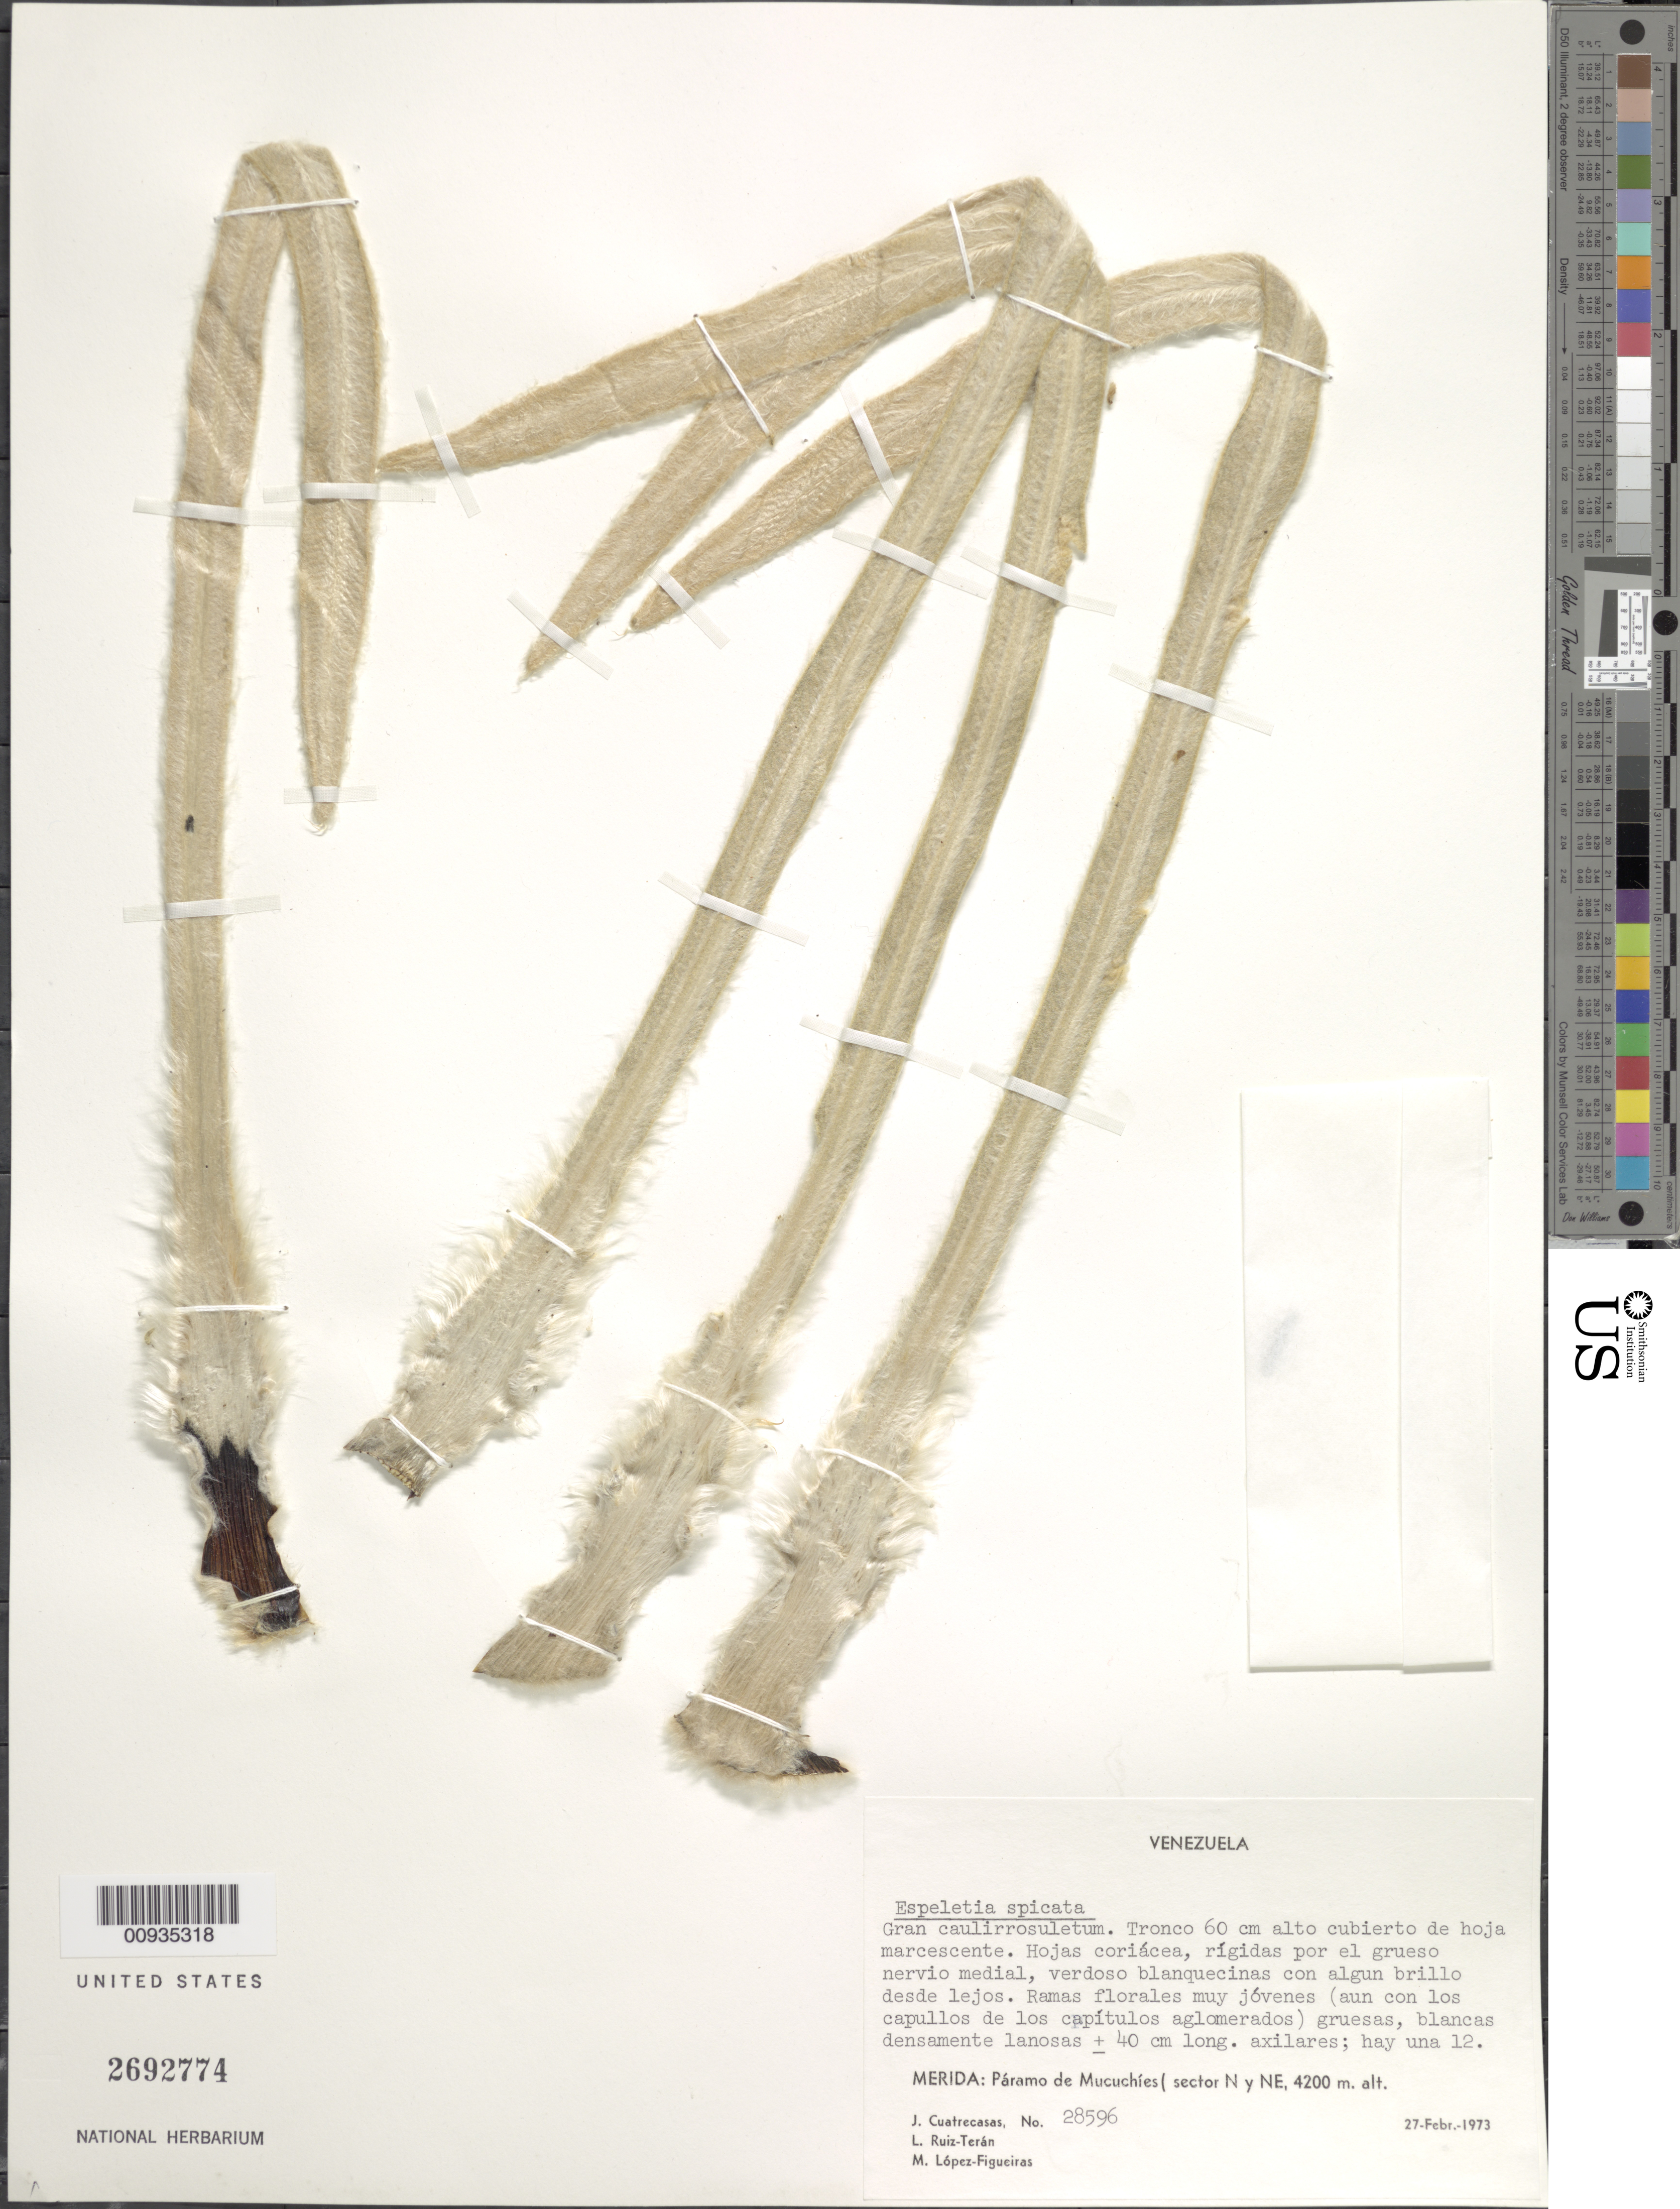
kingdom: Plantae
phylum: Tracheophyta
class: Magnoliopsida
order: Asterales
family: Asteraceae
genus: Coespeletia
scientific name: Coespeletia spicata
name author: (Sch. Bip. ex Wedd.) Cuatrec.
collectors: J. Cuatrecasas, L. E. Ruíz-Terán & M. López Figueiras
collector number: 28596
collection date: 1973-02-27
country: Venezuela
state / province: Mérida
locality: Paramo de Mucuchies (sector N y NE)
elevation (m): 4200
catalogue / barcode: US 2692774